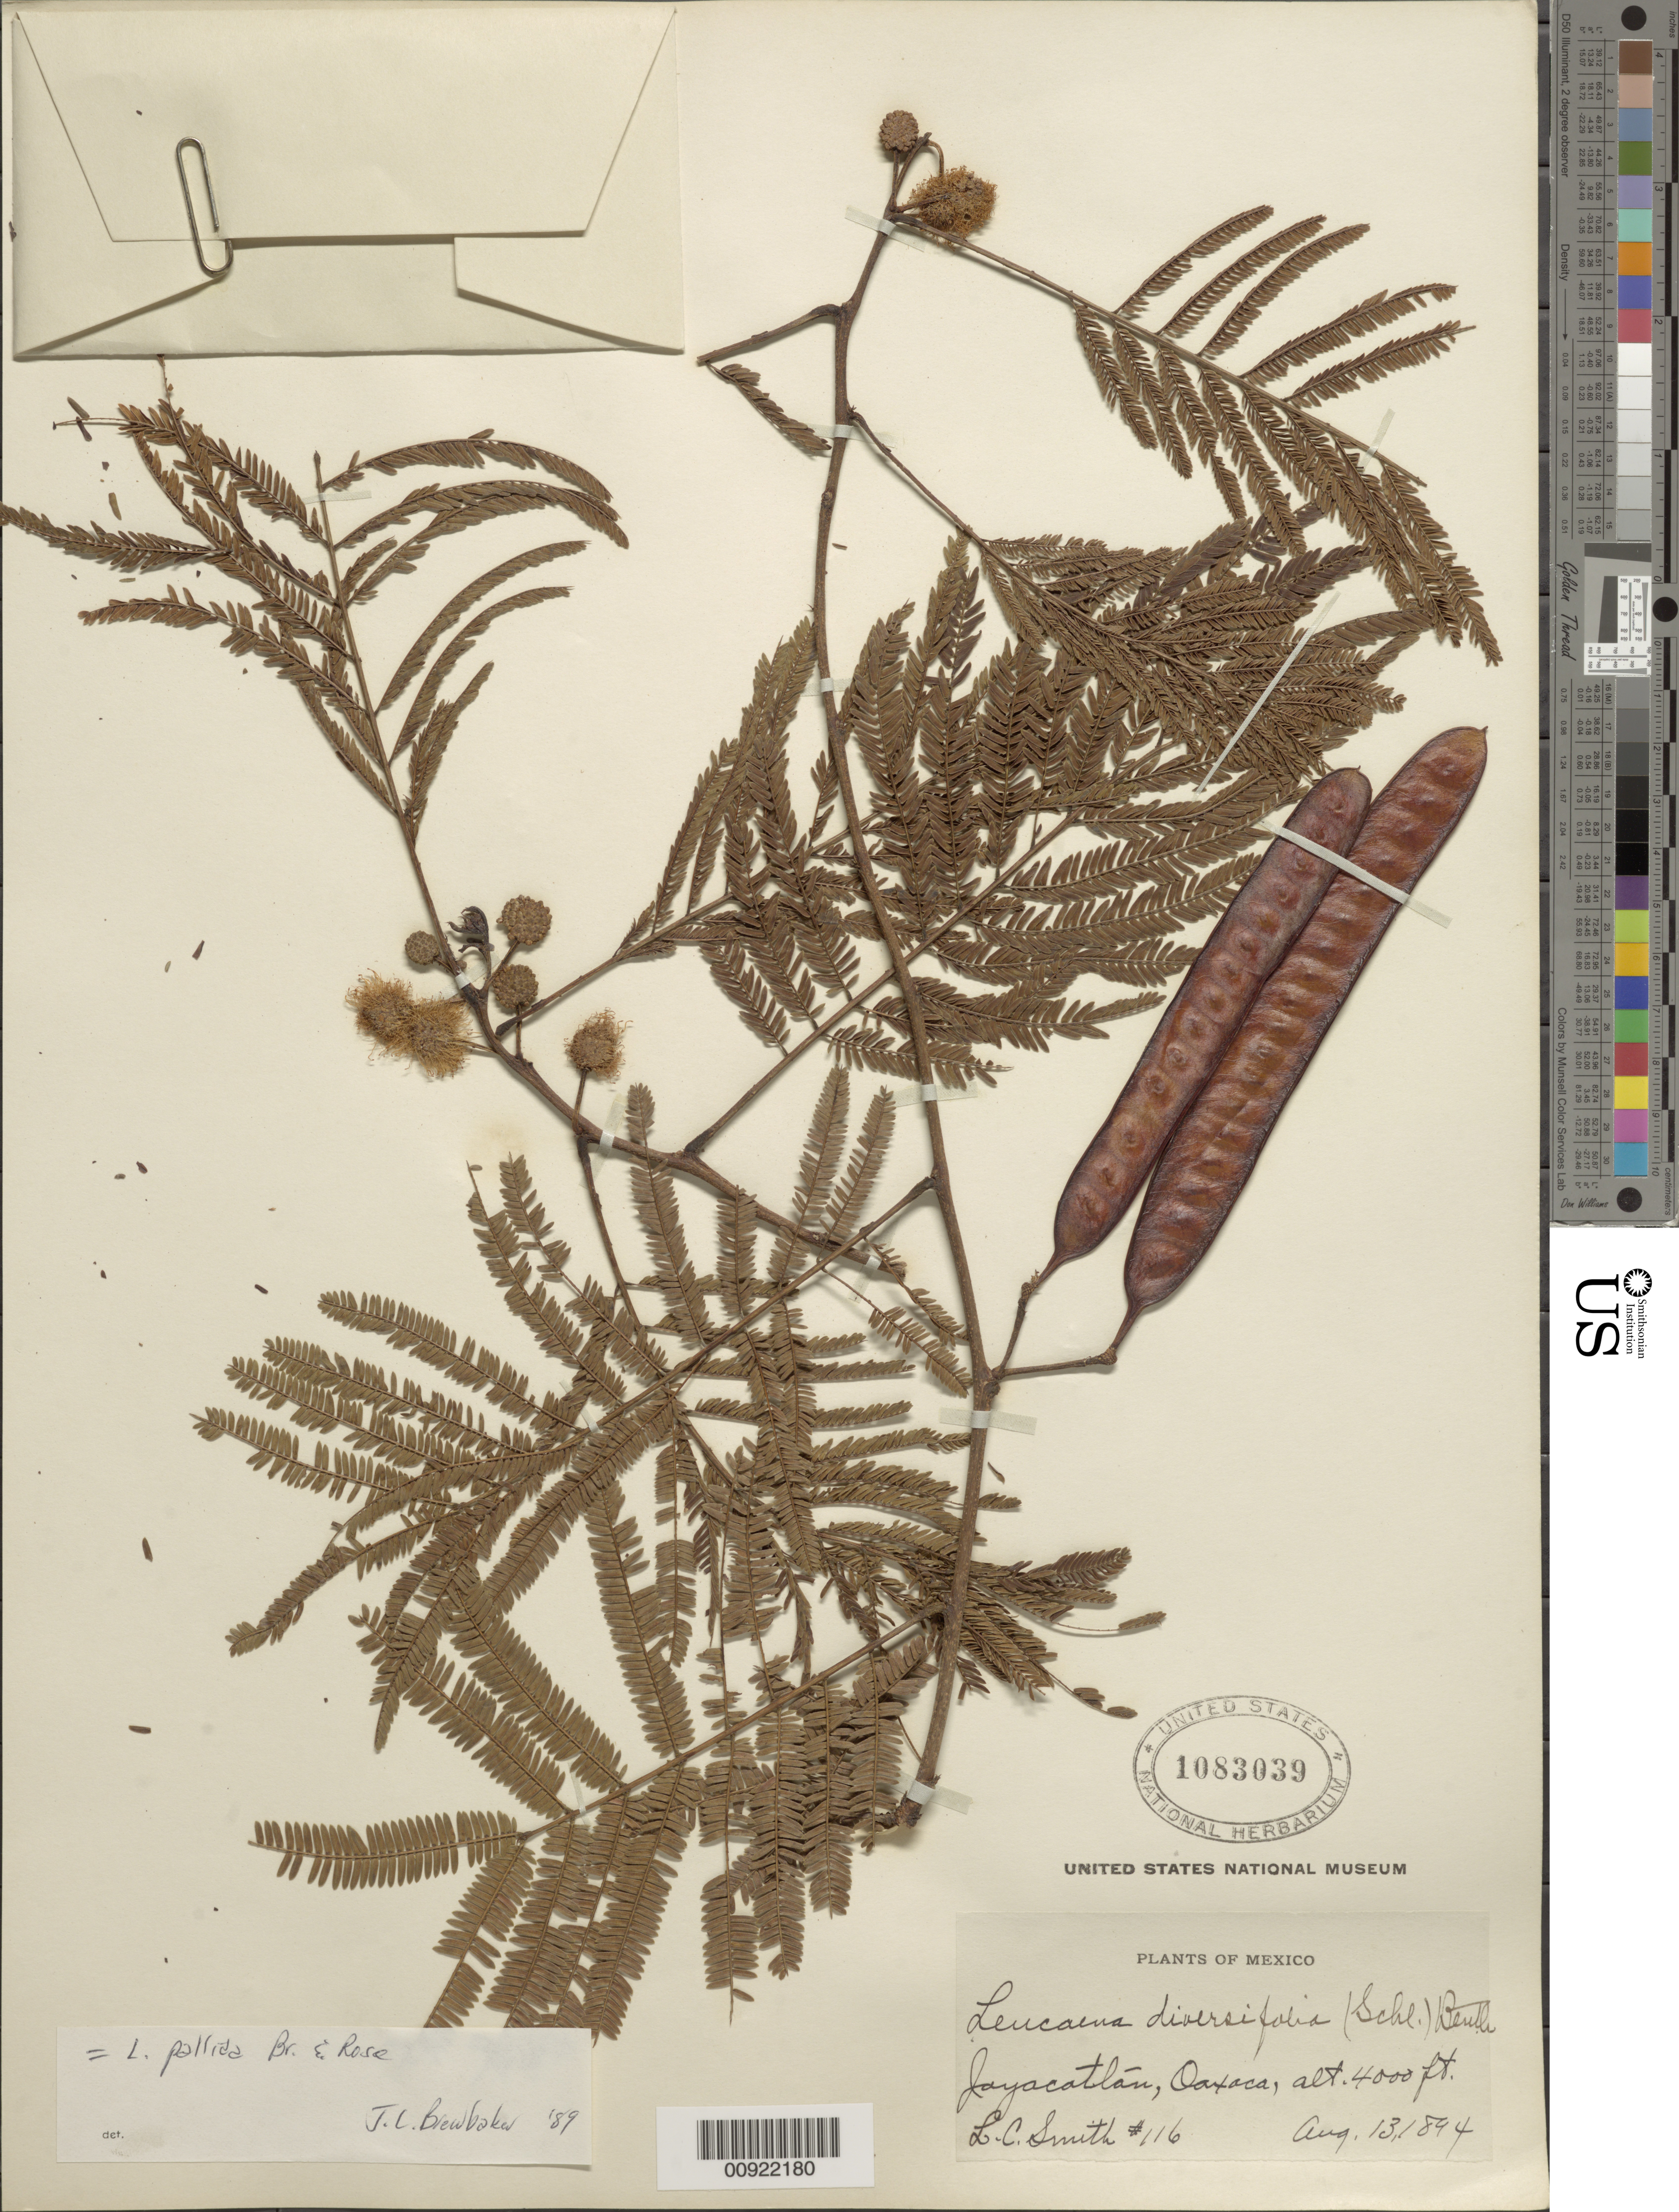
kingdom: Plantae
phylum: Tracheophyta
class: Magnoliopsida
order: Fabales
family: Fabaceae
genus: Leucaena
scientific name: Leucaena pallida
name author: Britton & Rose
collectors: L. C. Smith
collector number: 116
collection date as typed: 13 Aug 1894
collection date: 1894-08-13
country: Mexico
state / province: Oaxaca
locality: Jayacatlán, Oaxaca.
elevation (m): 1219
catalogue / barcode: US 1083039